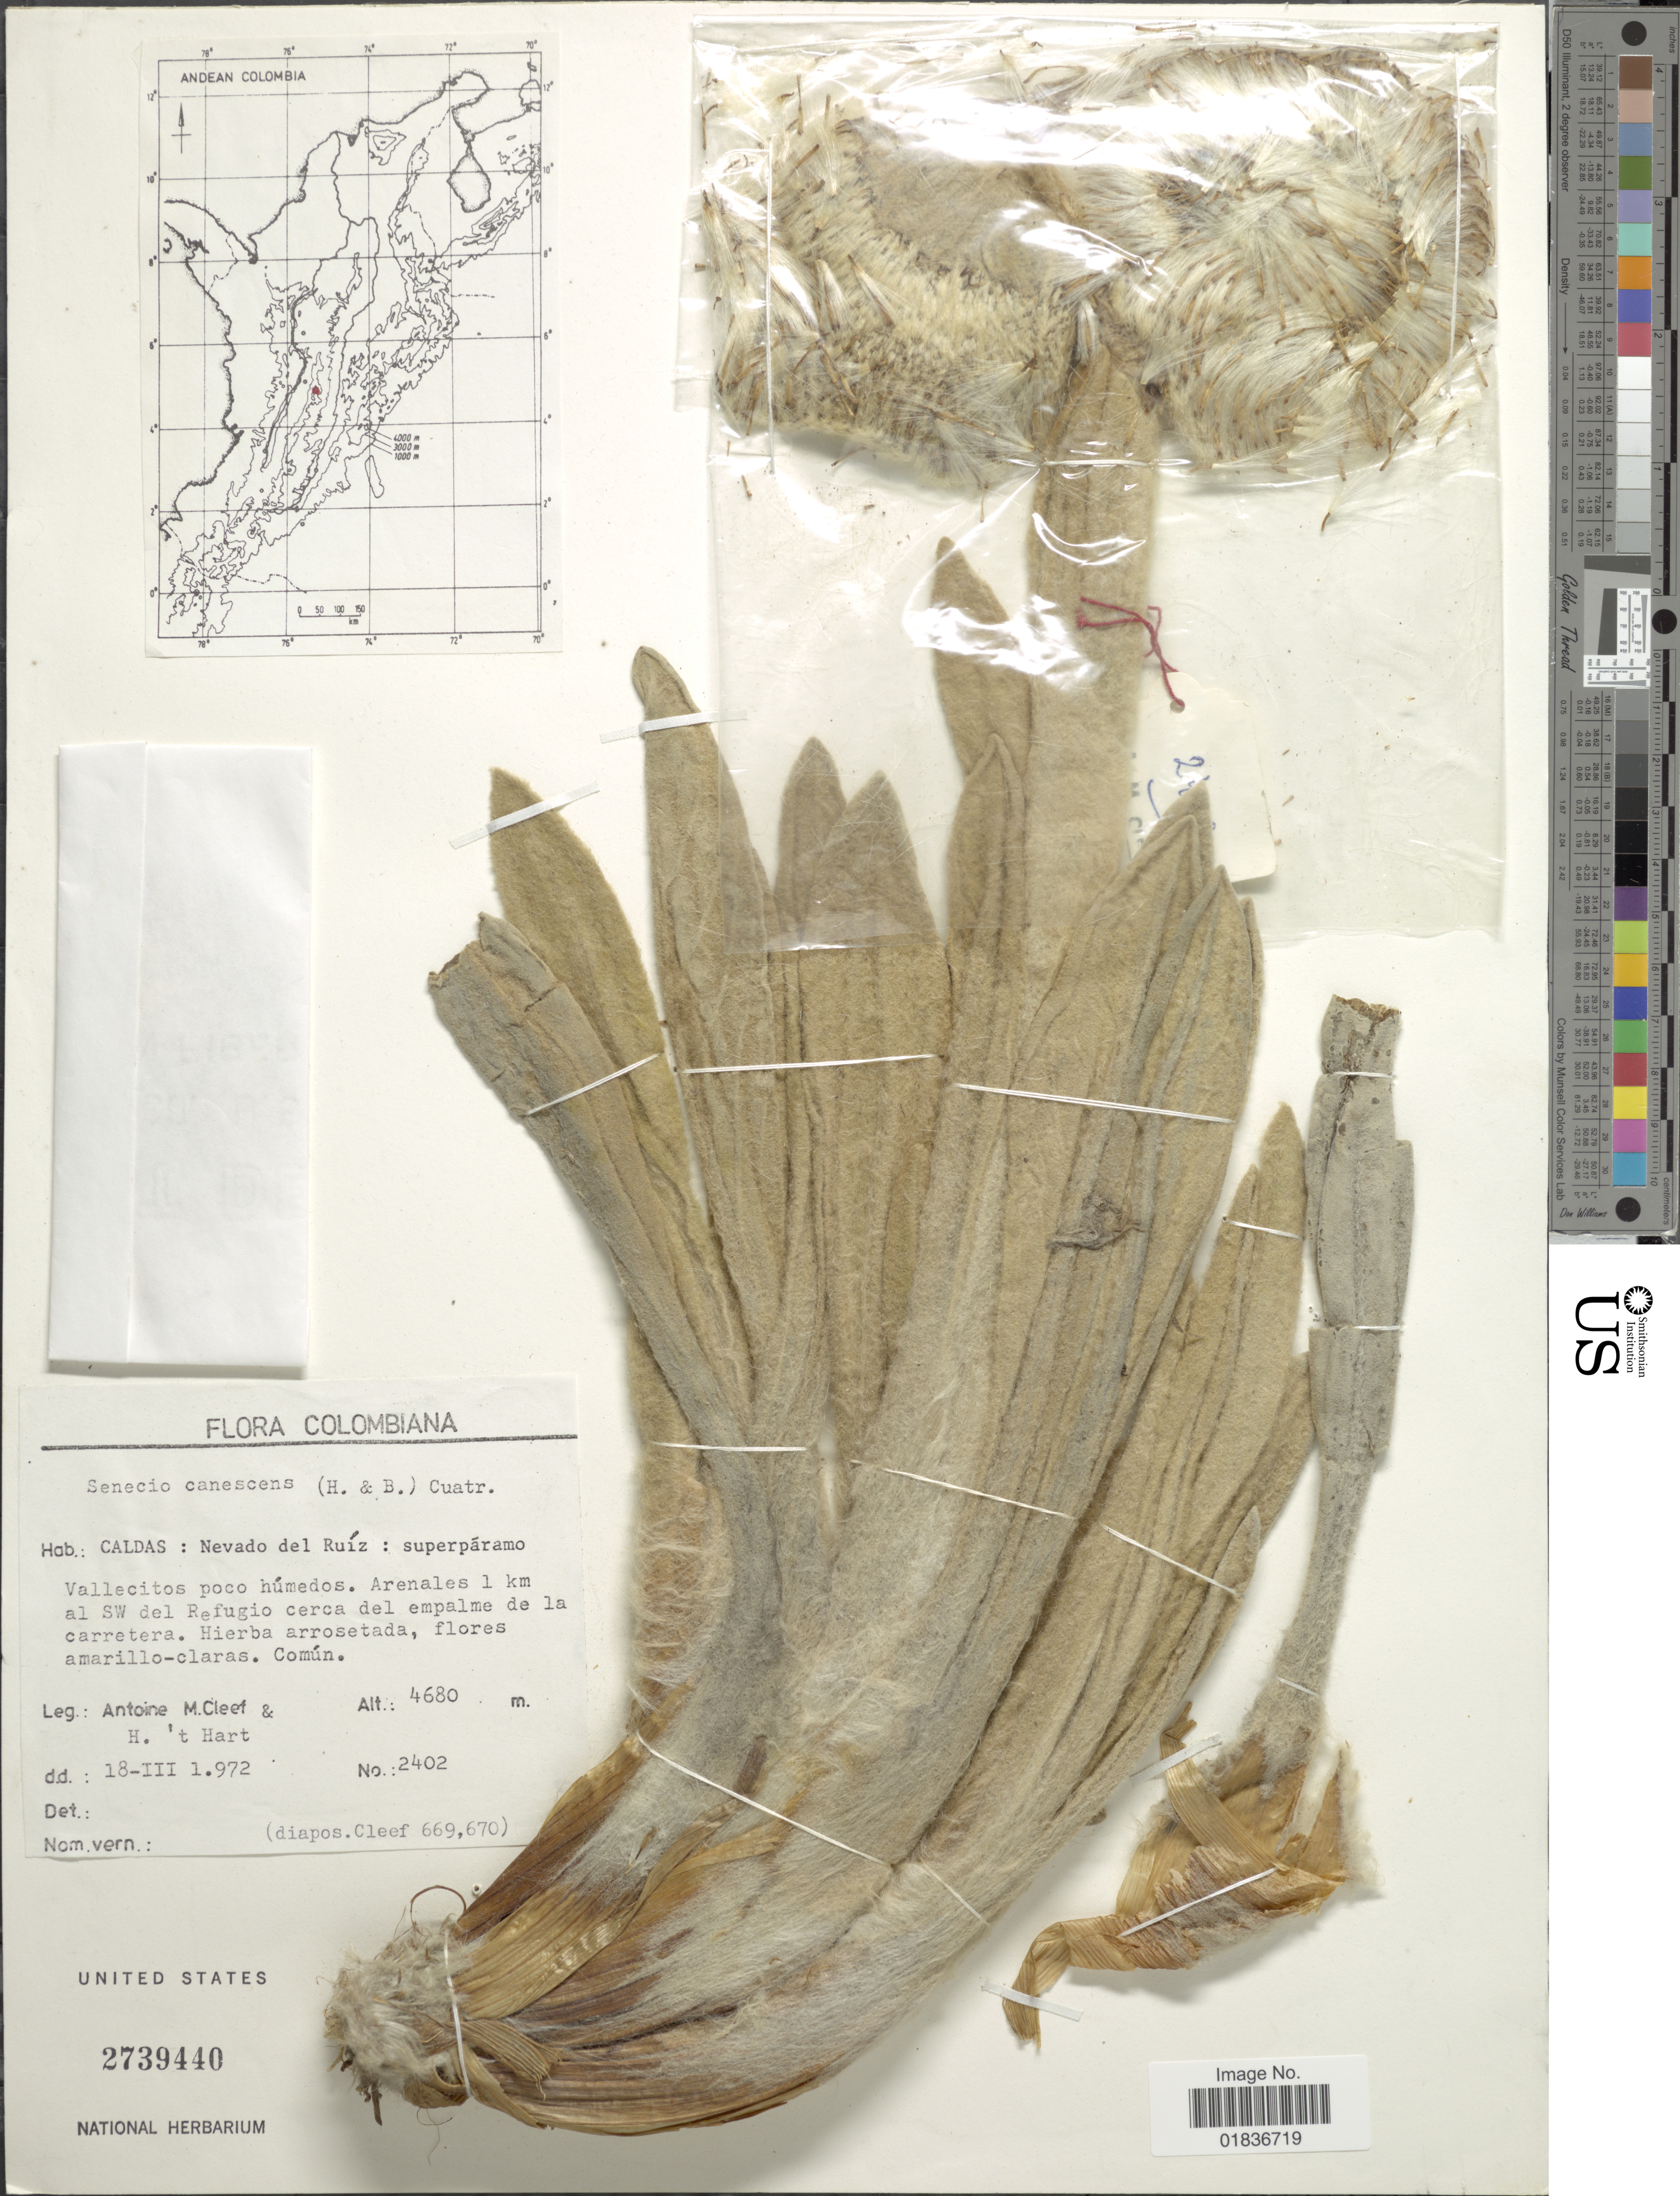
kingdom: Plantae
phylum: Tracheophyta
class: Magnoliopsida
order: Asterales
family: Asteraceae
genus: Senecio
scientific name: Senecio canescens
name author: (Bonpl.) Cuatrec.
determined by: Salomon, Luciana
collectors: A. M. Cleef & H. Hart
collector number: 2402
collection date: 1972-03-18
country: Colombia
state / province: Caldas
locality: Caldas: Nevado del Ruiz: superparamo. Arenales 1 km al SW del Refugio cerca del empalme de la carrtera.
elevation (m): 4680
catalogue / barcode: US 2739440